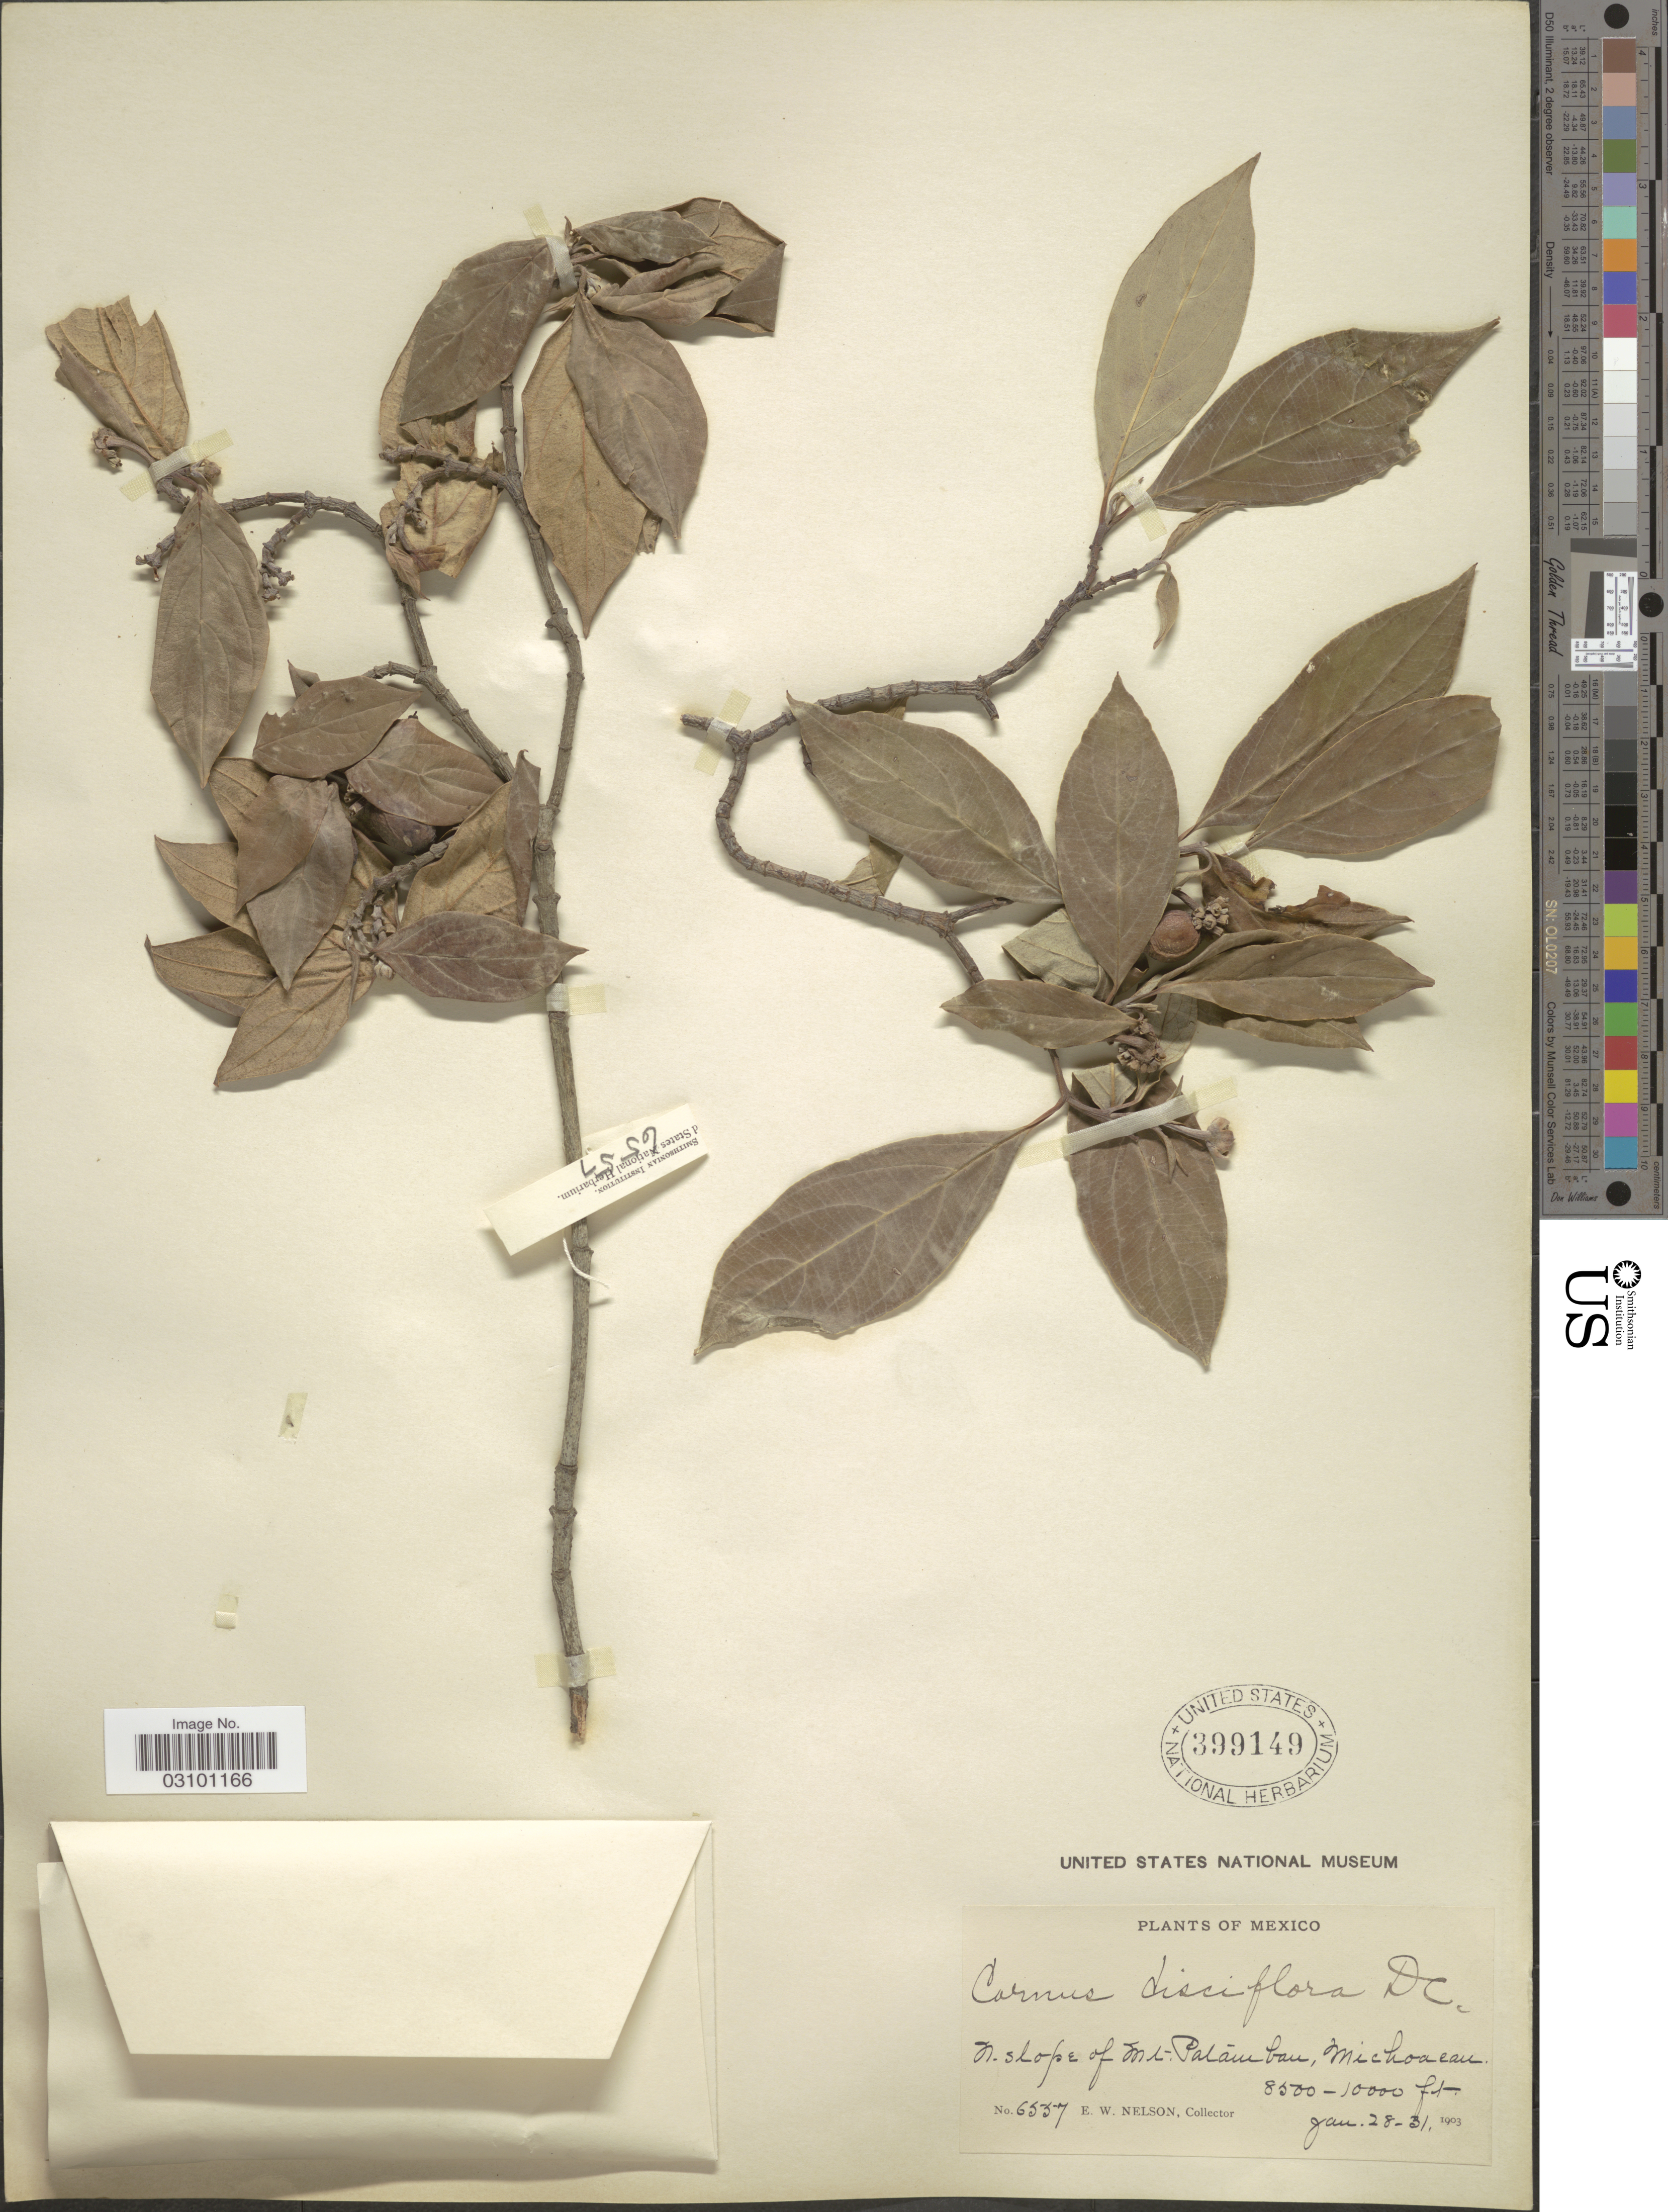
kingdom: Plantae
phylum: Tracheophyta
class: Magnoliopsida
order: Cornales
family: Cornaceae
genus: Cornus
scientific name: Cornus disciflora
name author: Moc. & Sessé ex DC.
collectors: E. W. Nelson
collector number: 6557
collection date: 1903-01-28/1903-01-31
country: Mexico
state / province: Michoacán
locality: N. slope of Mt. Patamban.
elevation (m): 2591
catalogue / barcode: US 399149